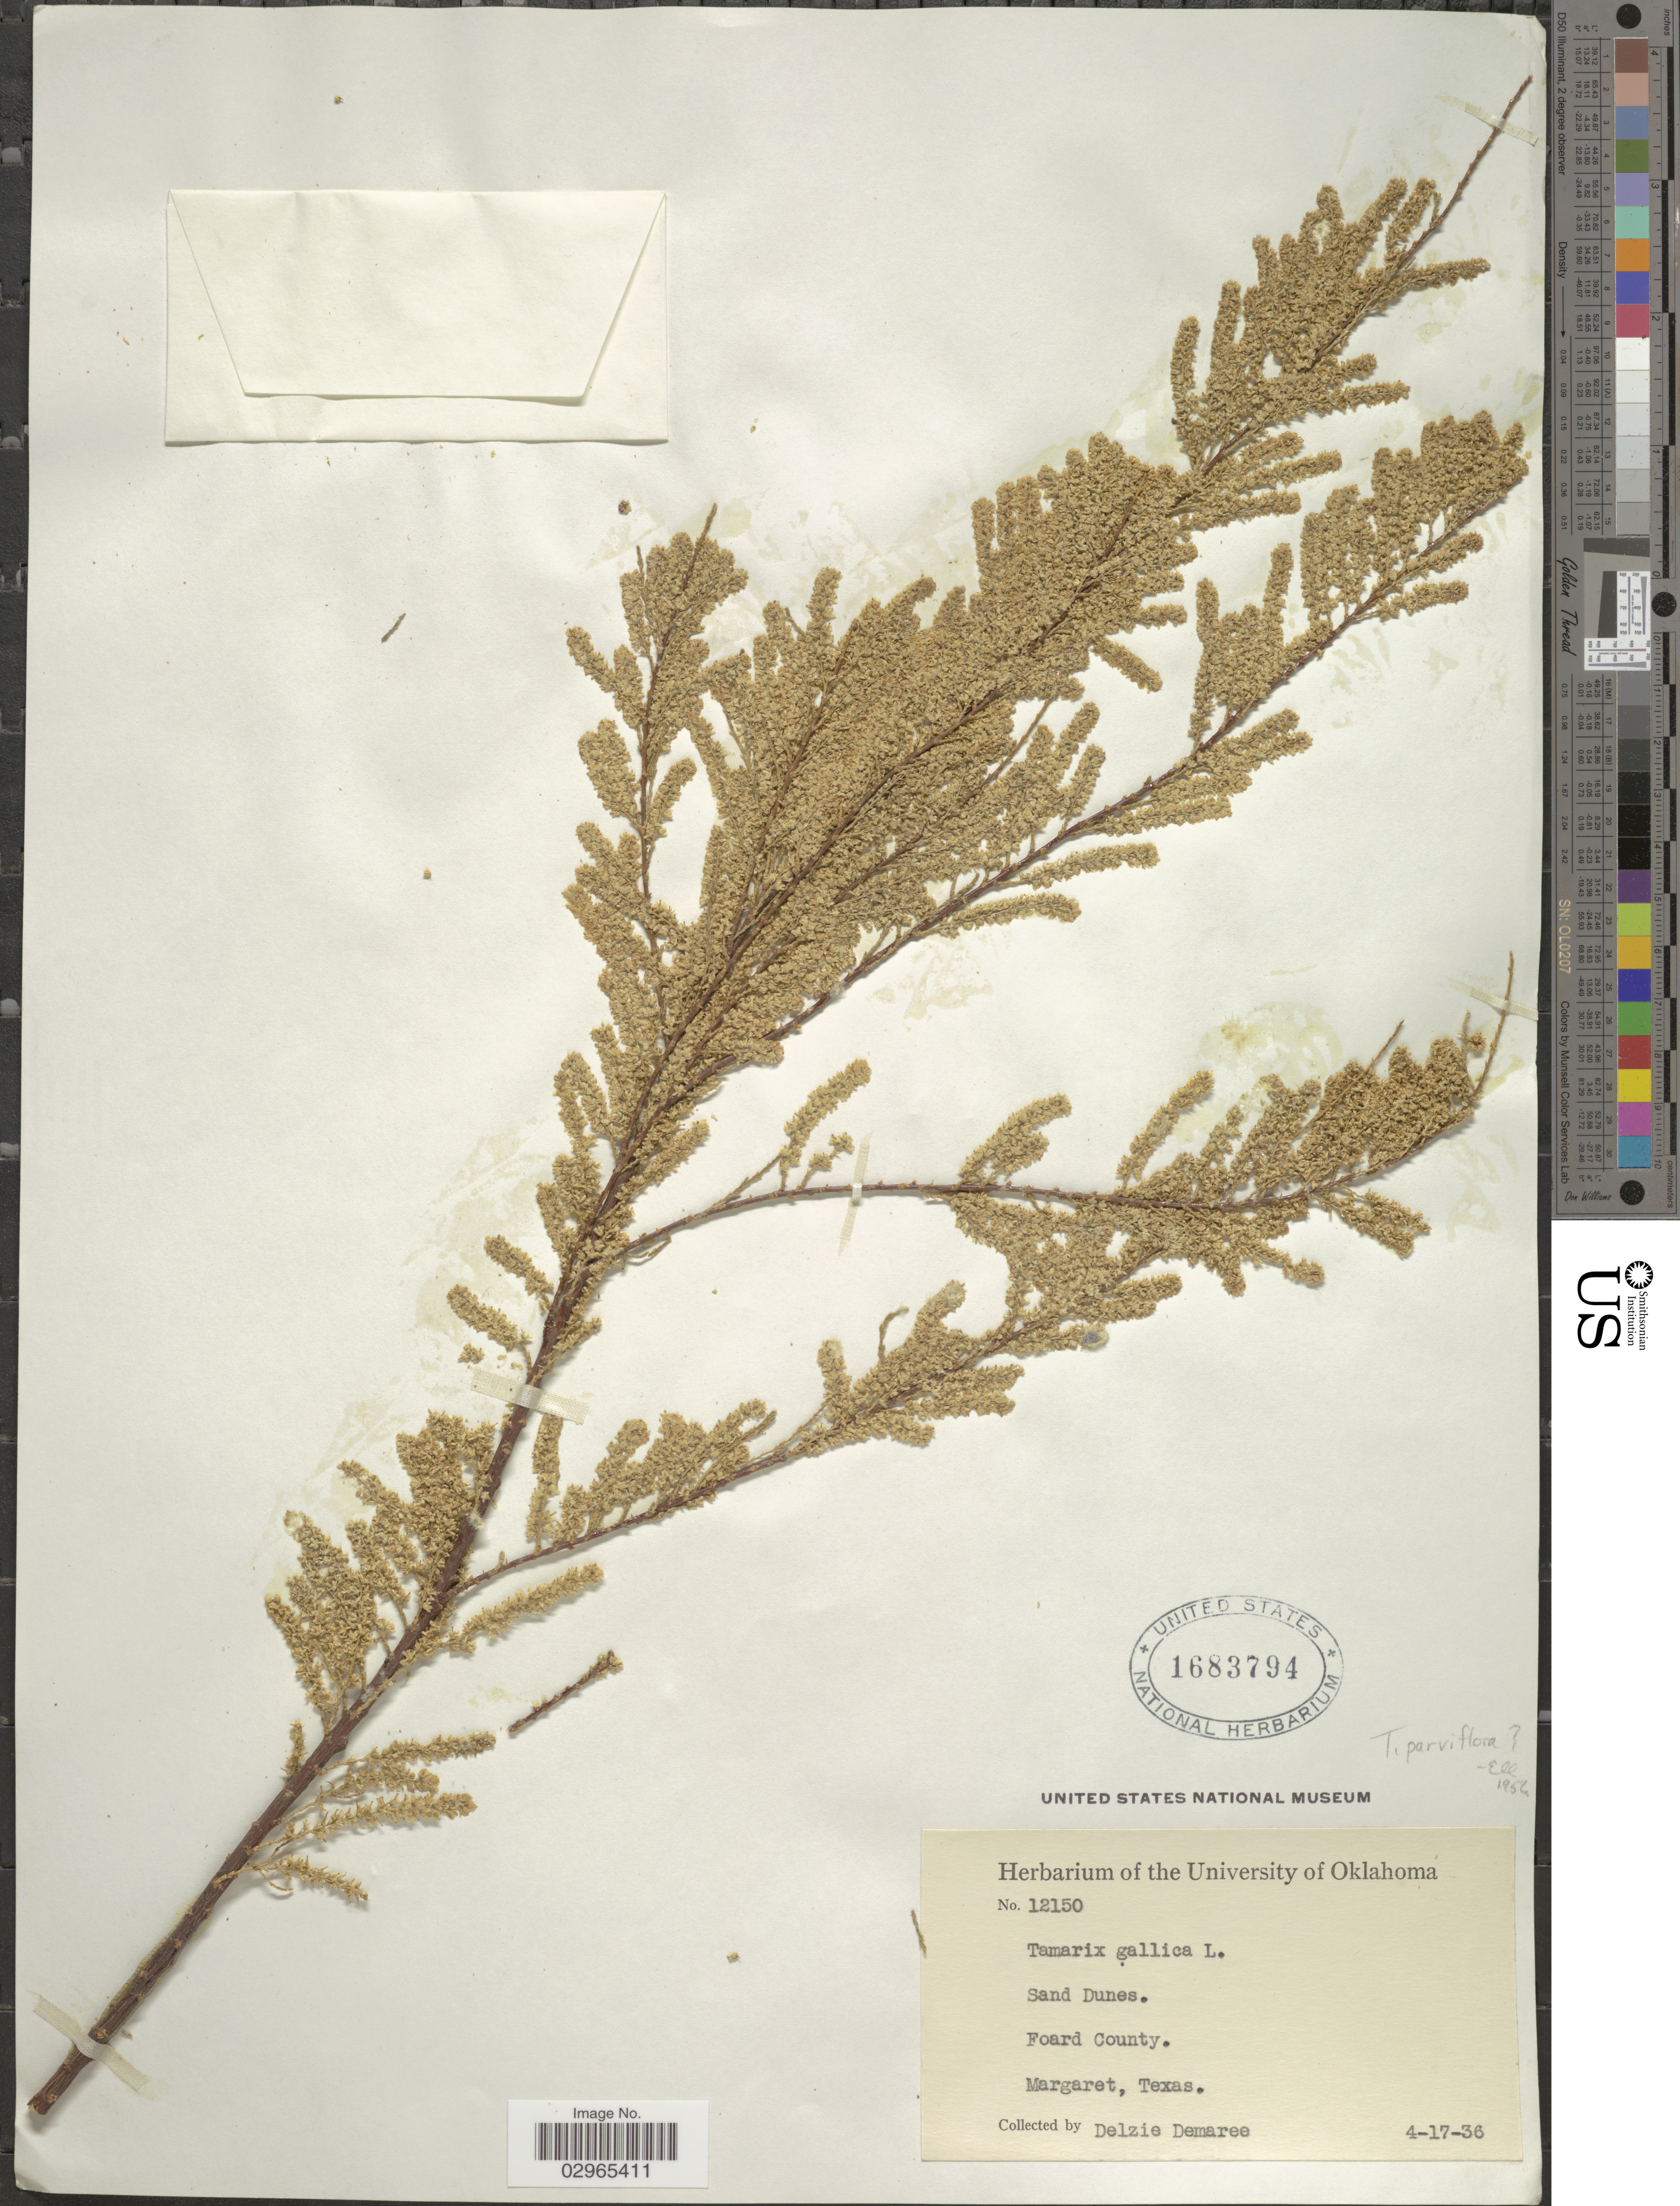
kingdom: Plantae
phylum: Tracheophyta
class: Magnoliopsida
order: Caryophyllales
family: Tamaricaceae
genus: Tamarix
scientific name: Tamarix gallica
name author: L.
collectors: D. Demaree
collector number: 12150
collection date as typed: Transcribed d/m/y: 17/4/36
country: United States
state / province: Texas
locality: Foard County. Margaret.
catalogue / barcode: US 1683794